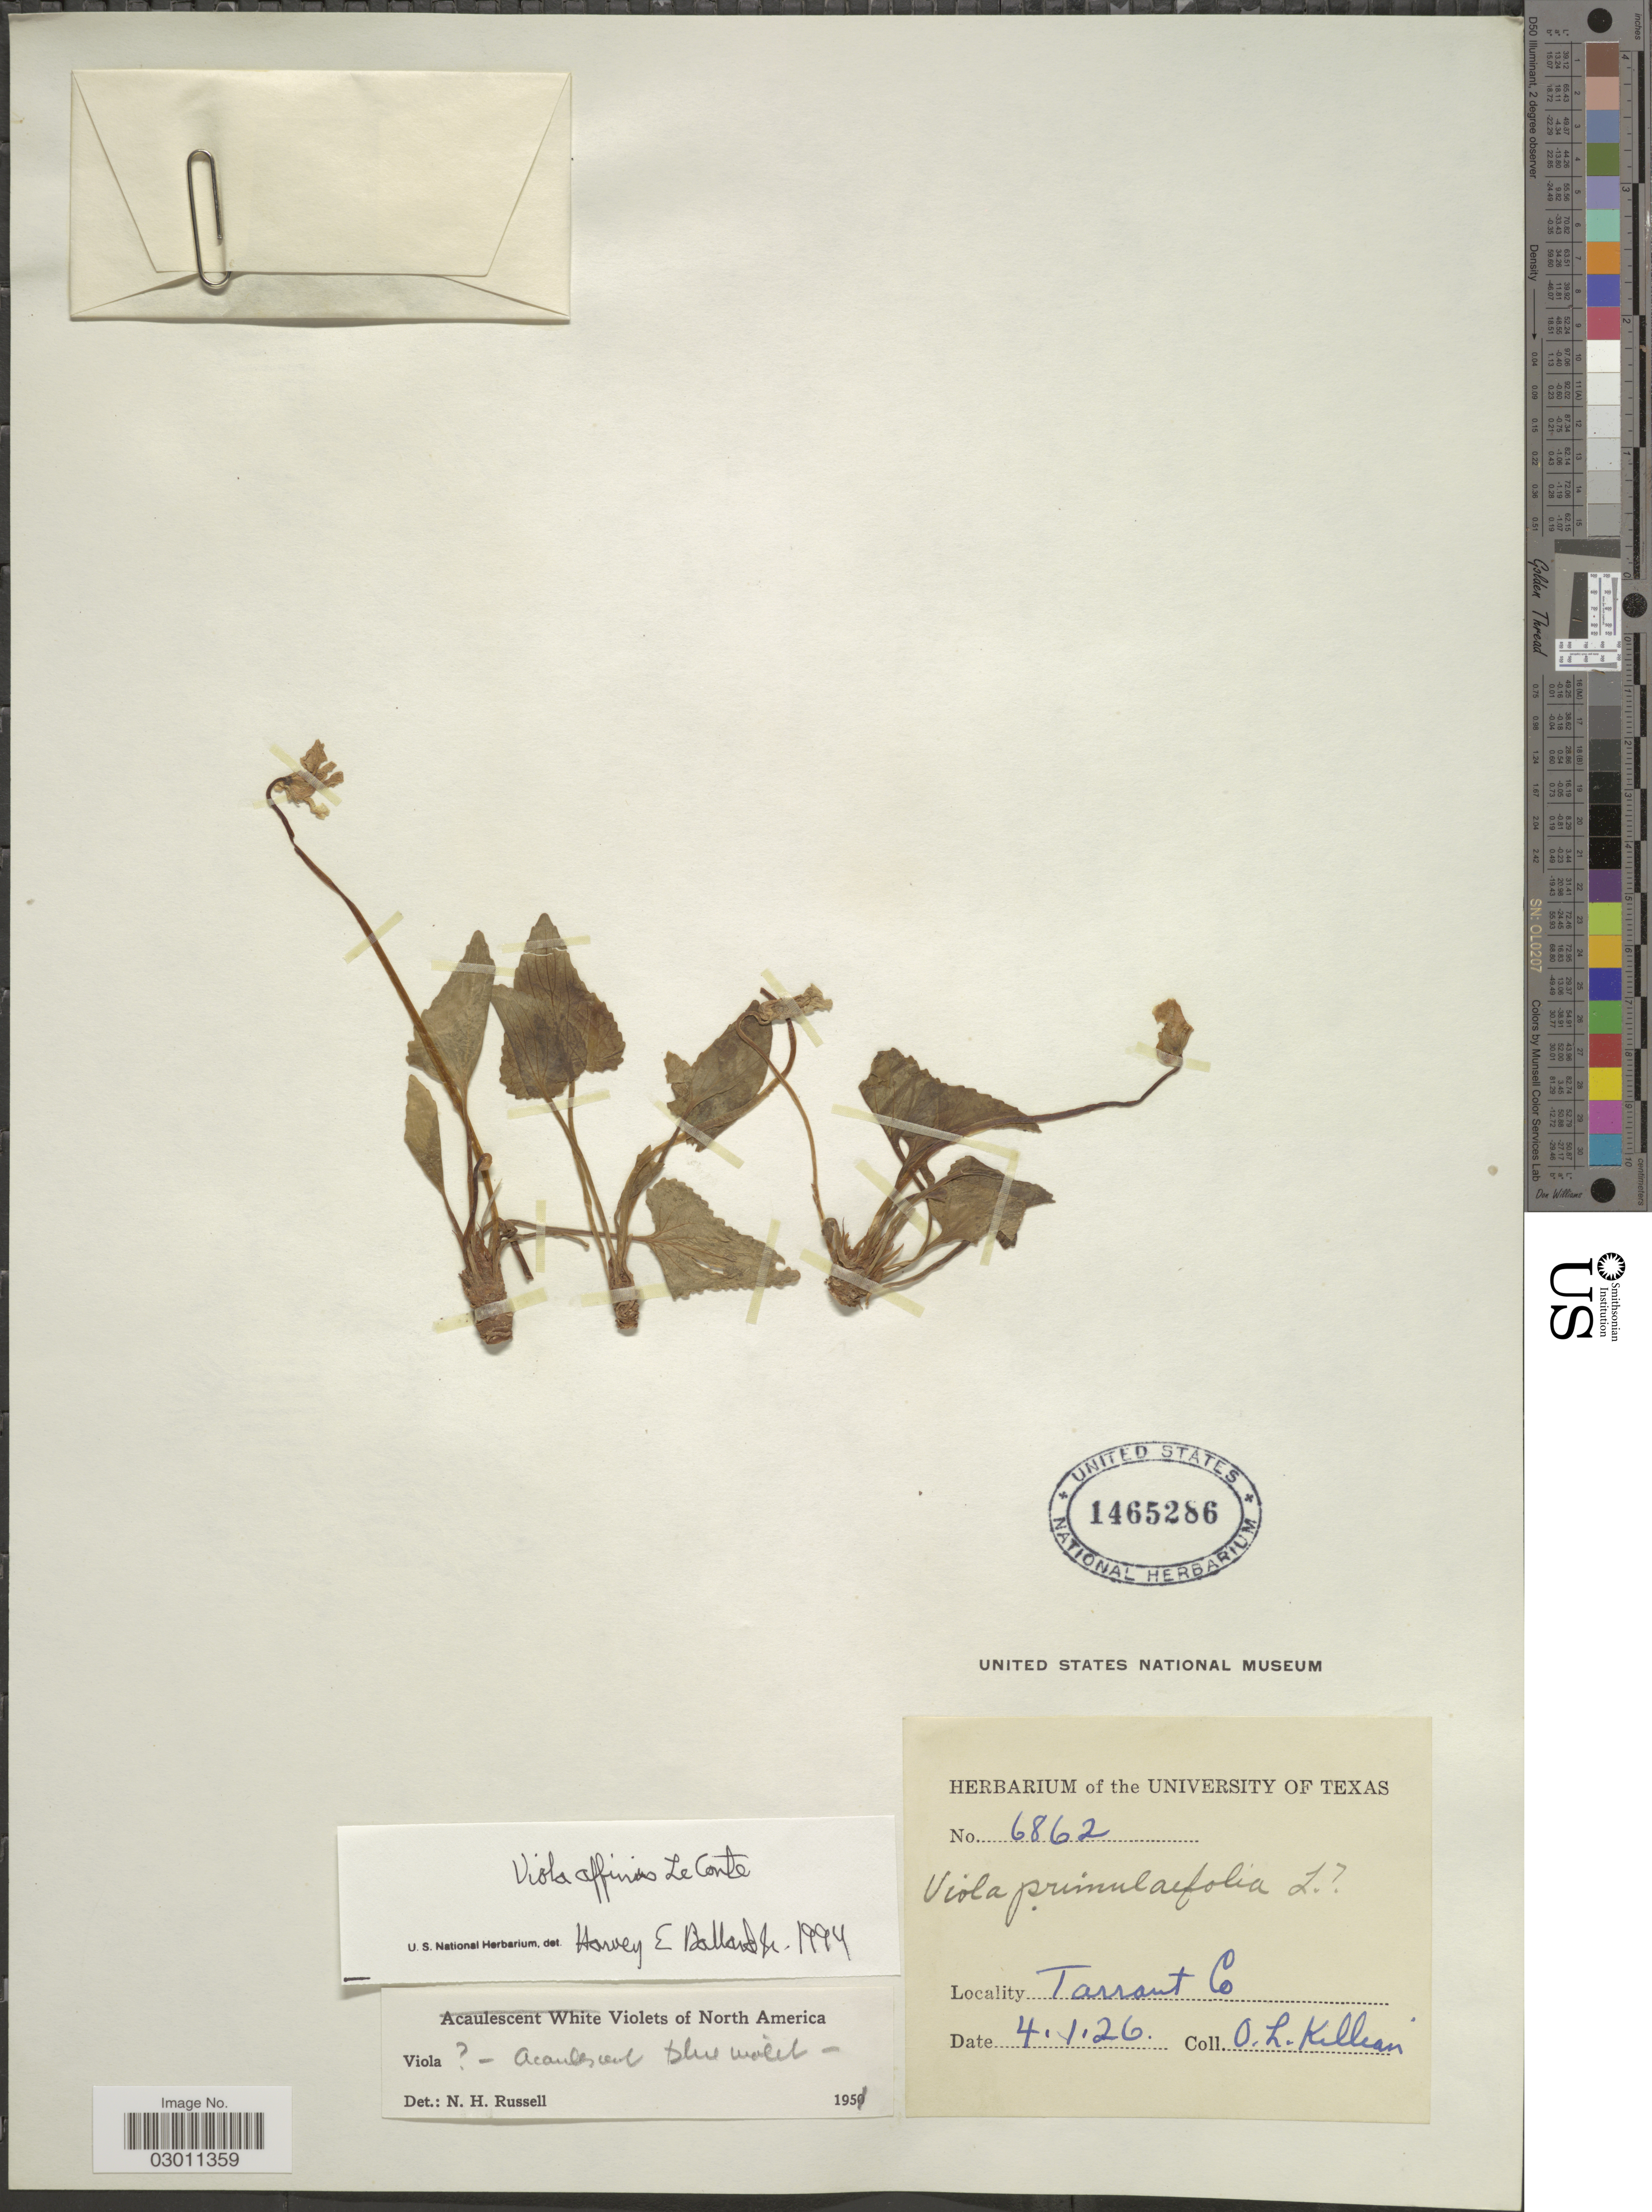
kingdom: Plantae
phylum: Tracheophyta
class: Magnoliopsida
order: Malpighiales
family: Violaceae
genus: Viola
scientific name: Viola affinis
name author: LeConte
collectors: O. Killian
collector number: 6862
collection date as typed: Transcribed d/m/y: 1/4/26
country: United States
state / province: Texas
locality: Tarrant Co.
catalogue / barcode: US 1465286